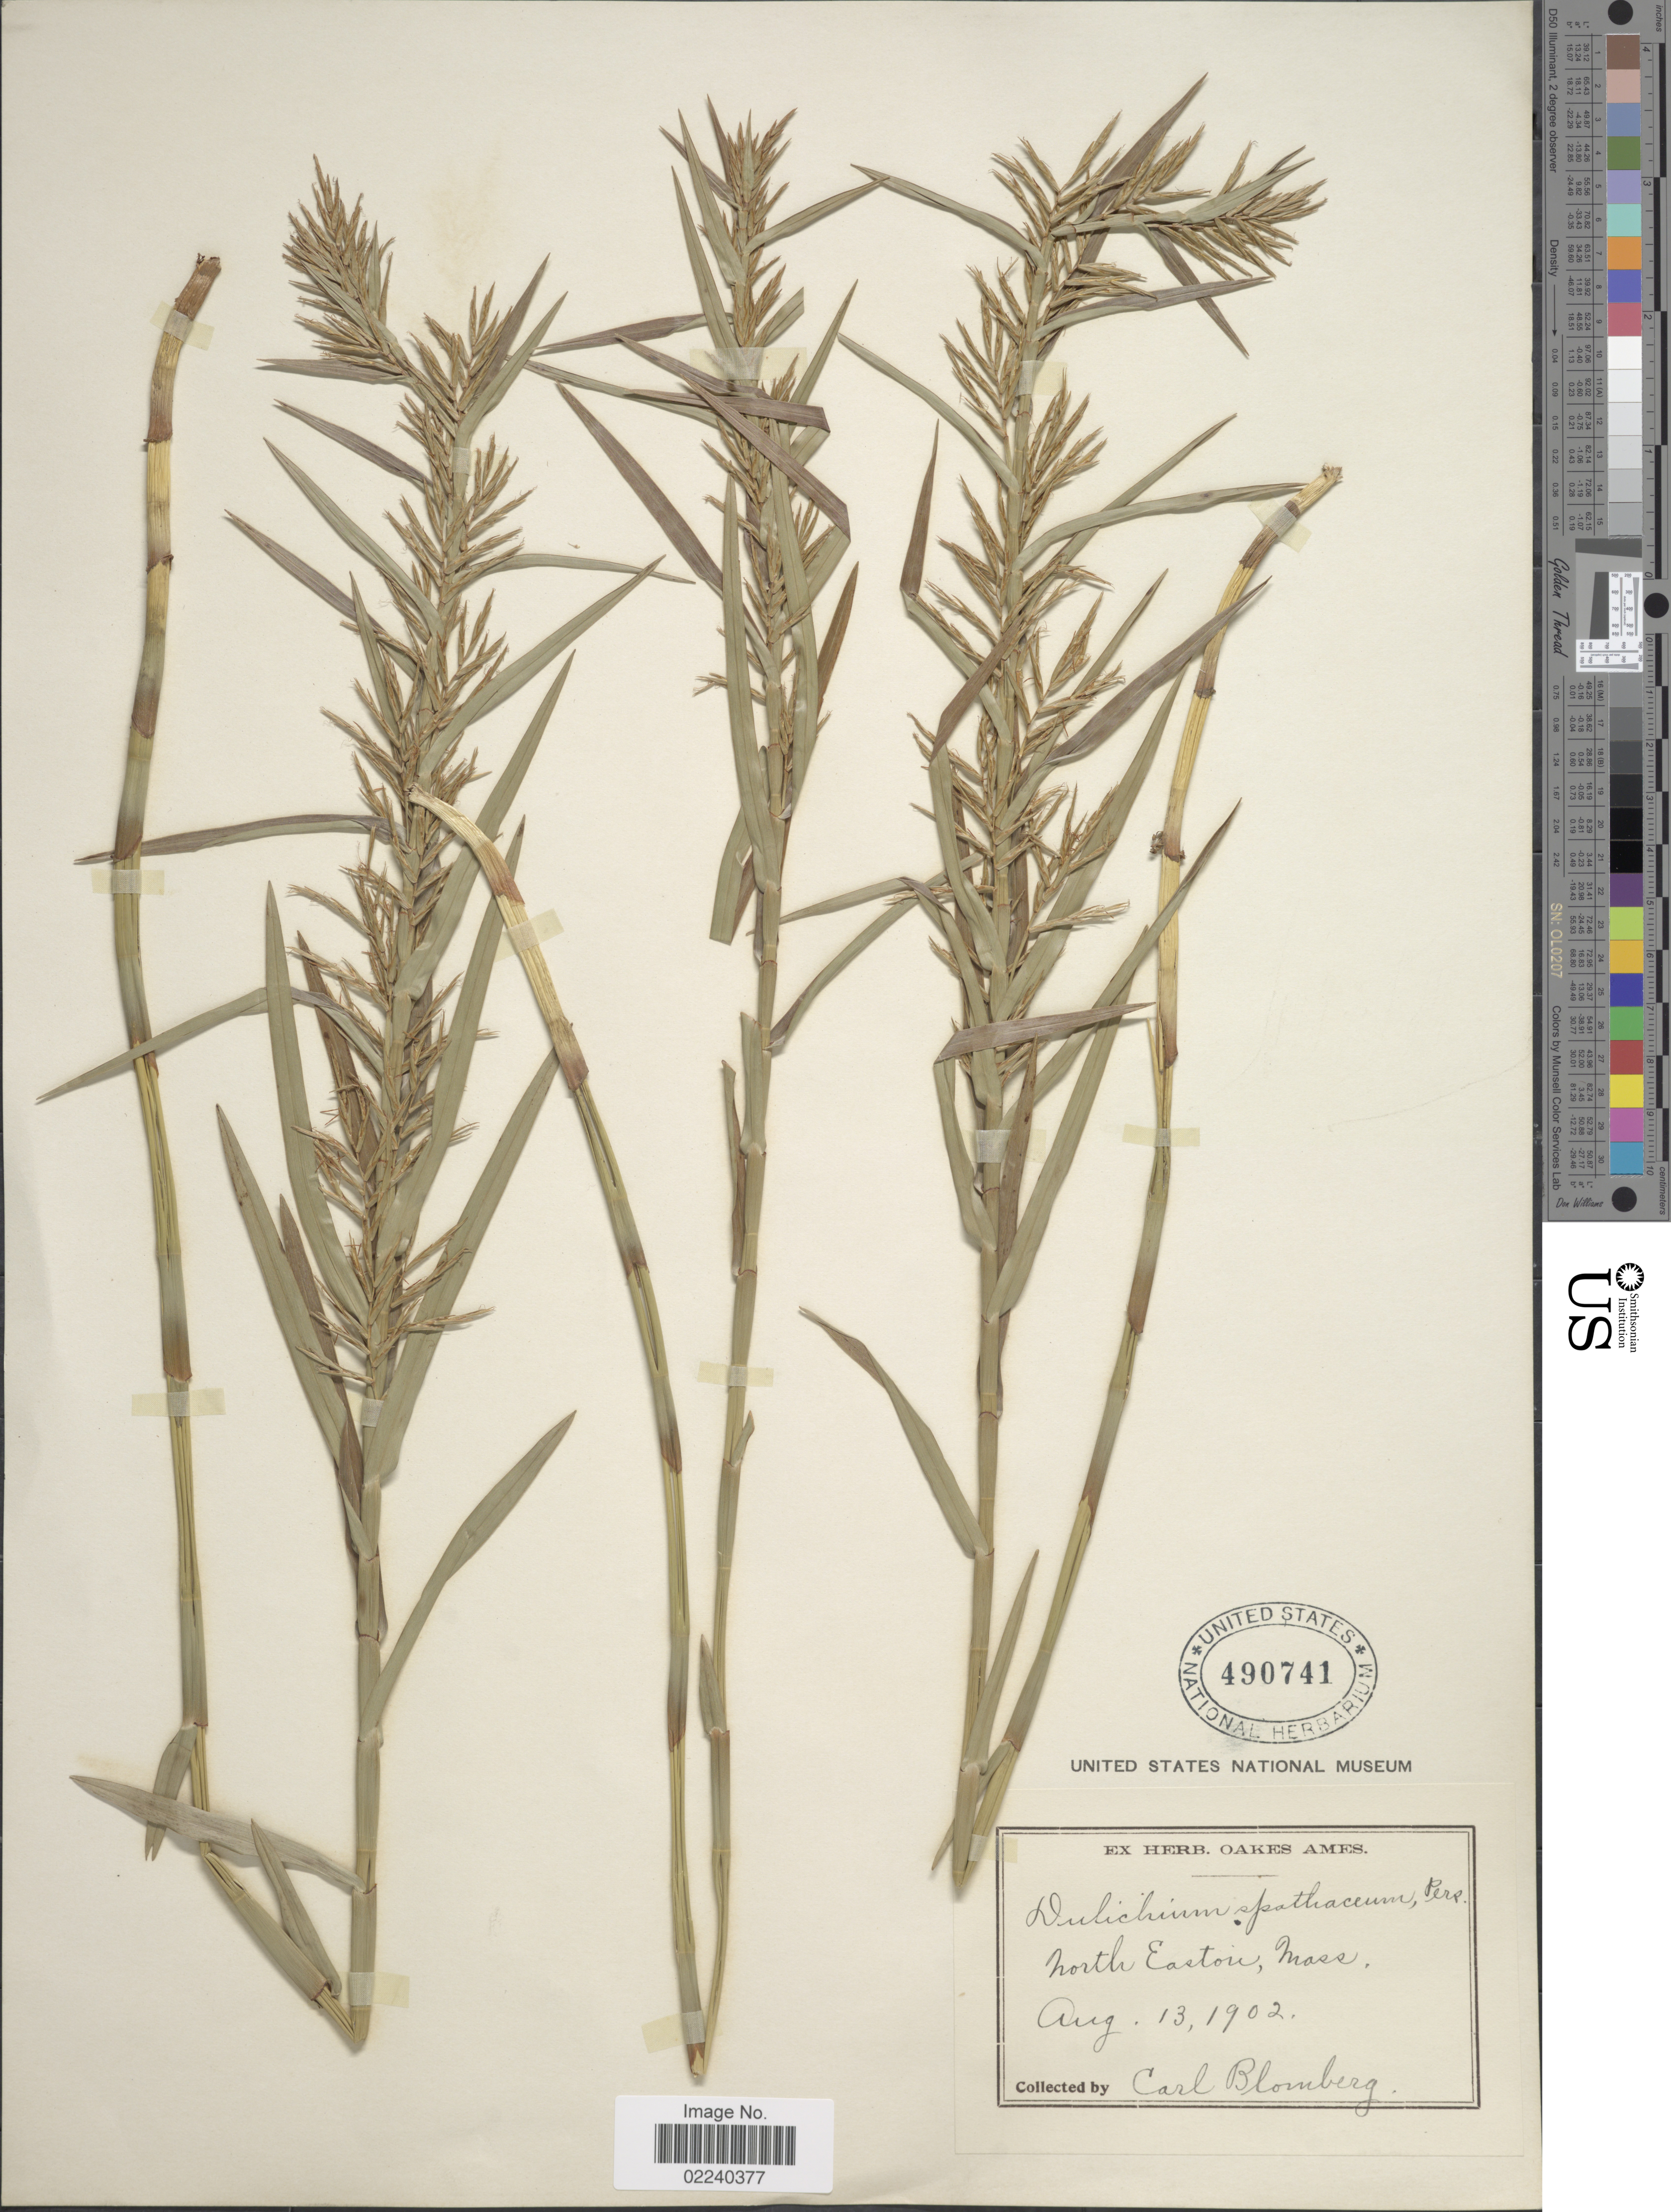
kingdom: Plantae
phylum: Tracheophyta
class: Liliopsida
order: Poales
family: Cyperaceae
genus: Dulichium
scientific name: Dulichium arundinaceum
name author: (L.) Britton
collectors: A. Blomberg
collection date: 1902-08-13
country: United States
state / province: Massachusetts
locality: North Easton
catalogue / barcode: US 490741